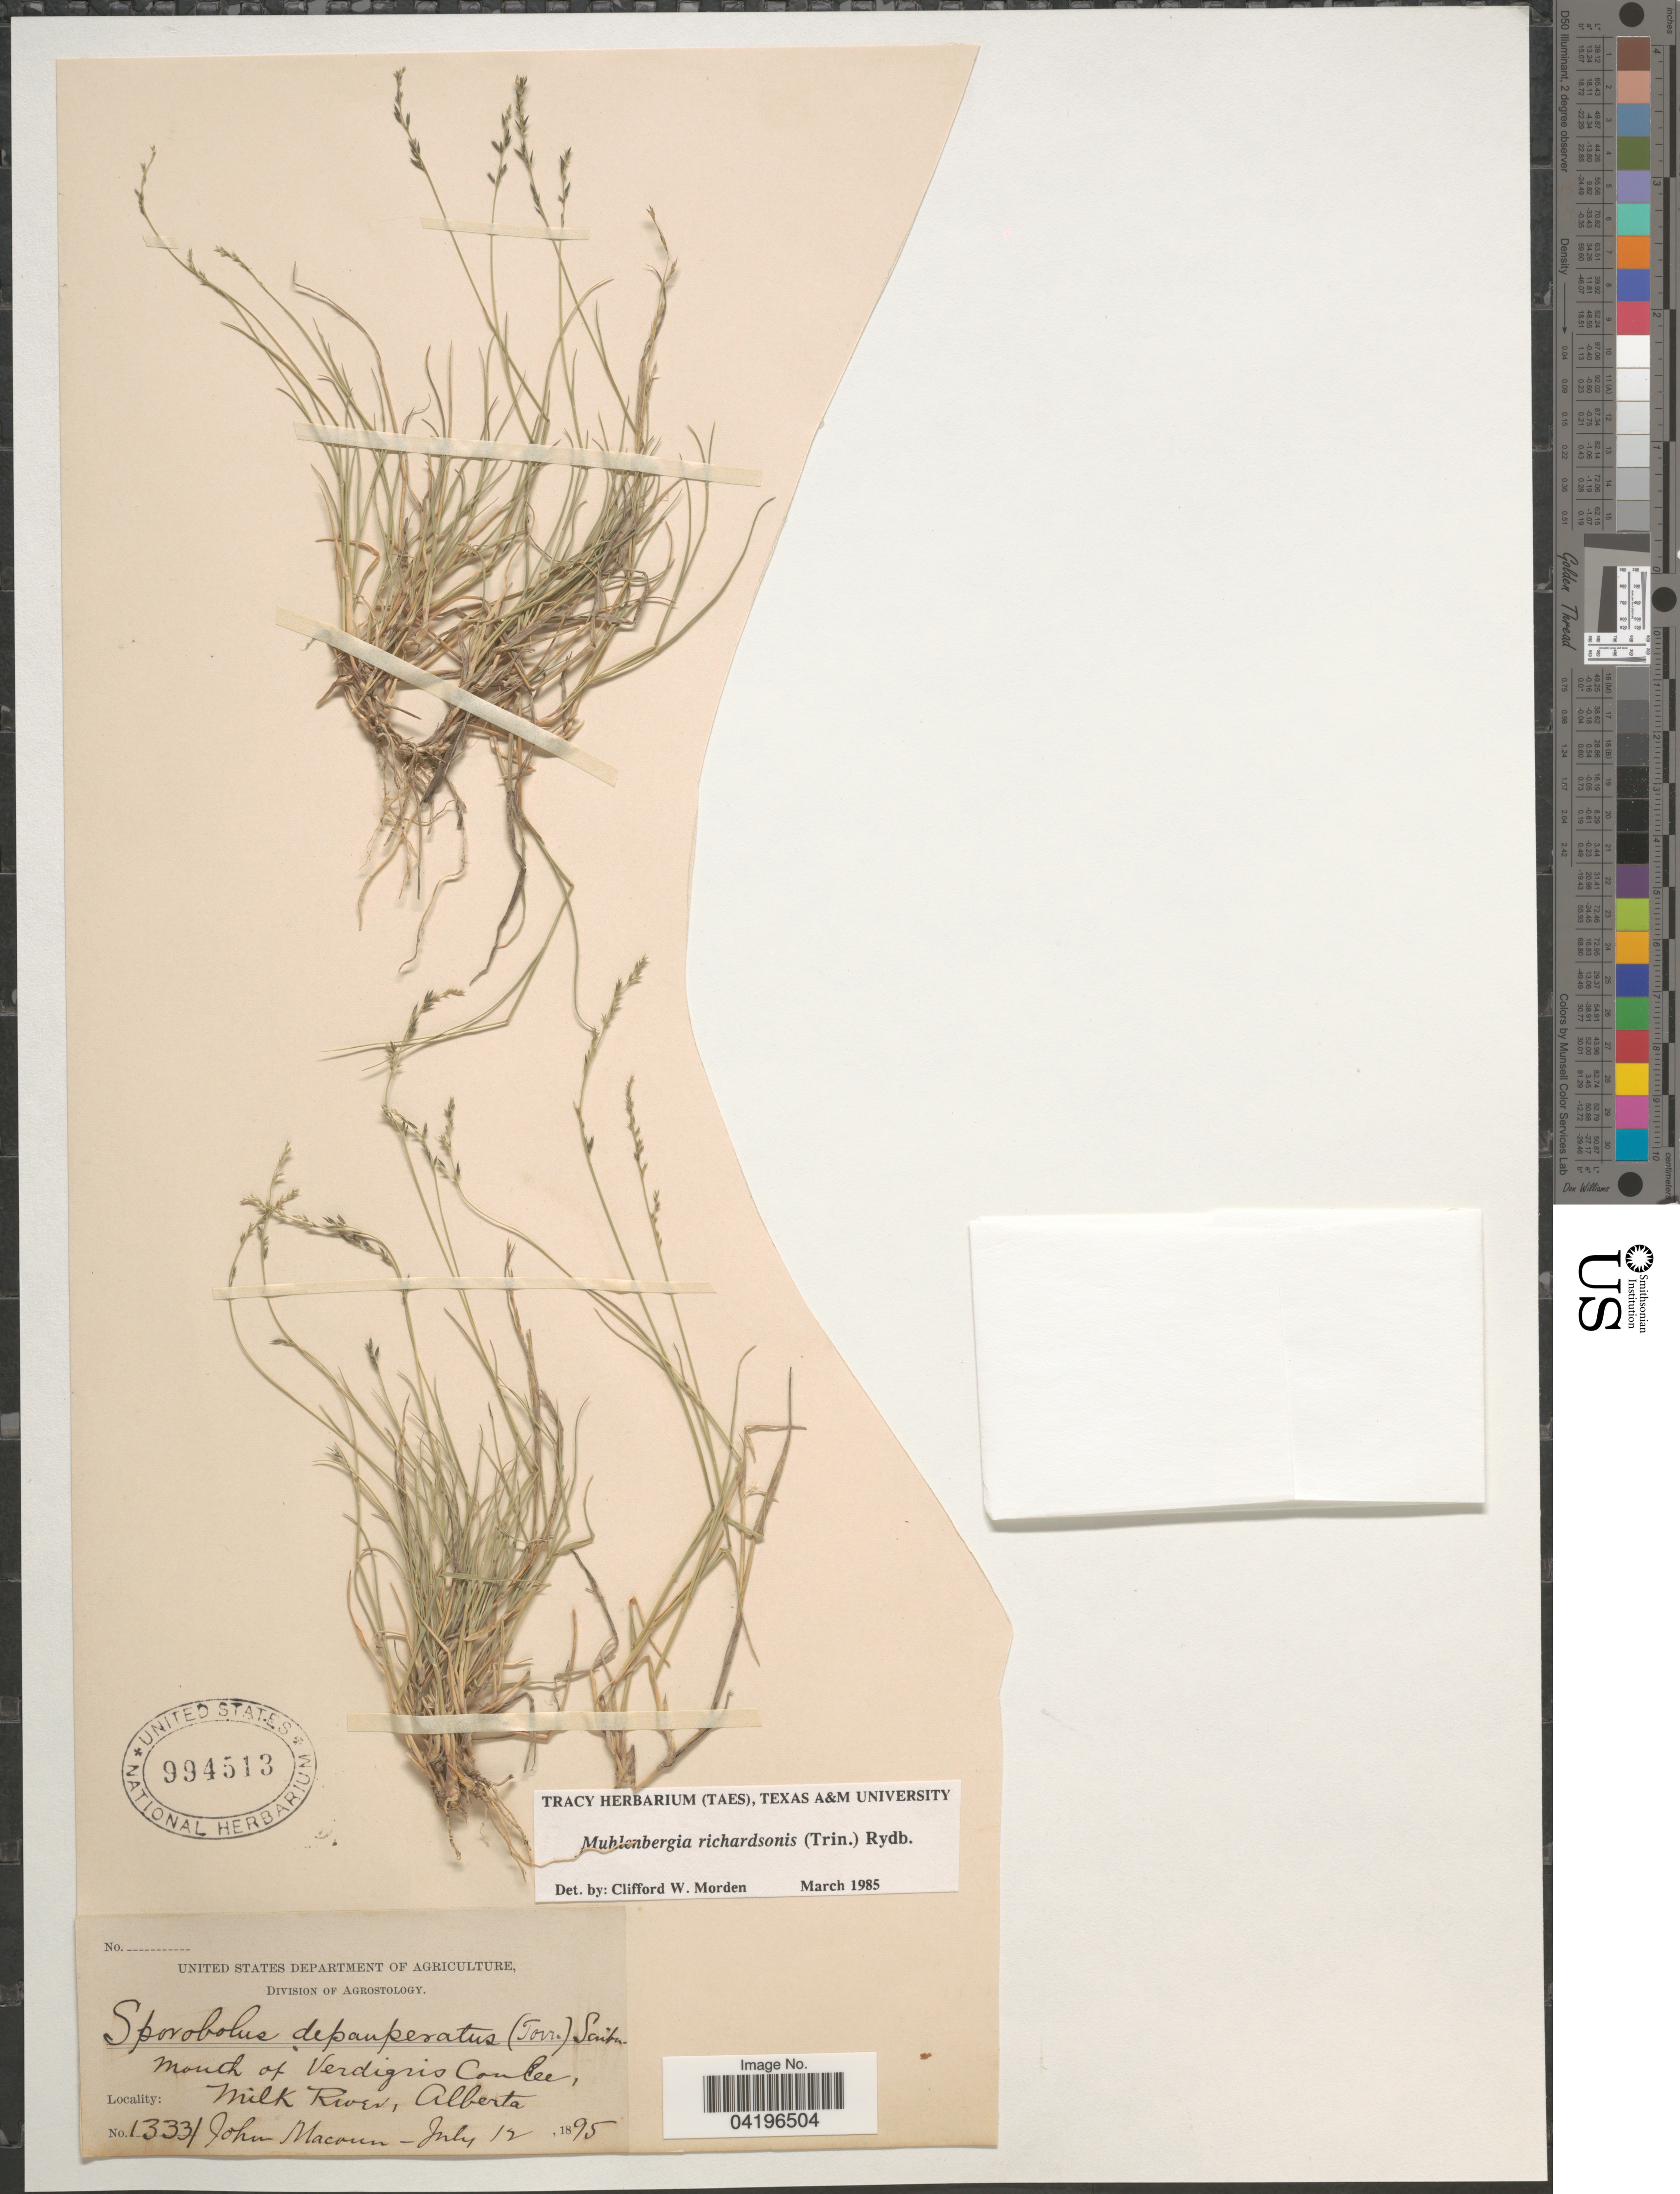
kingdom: Plantae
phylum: Tracheophyta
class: Liliopsida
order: Poales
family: Poaceae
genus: Muhlenbergia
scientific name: Muhlenbergia richardsonis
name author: (Trin.) Rydb.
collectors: J. Macoun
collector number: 13331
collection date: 1895-07-12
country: Canada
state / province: Alberta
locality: Mouth of Verdigris Coulee, Milk River.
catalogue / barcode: US 994513